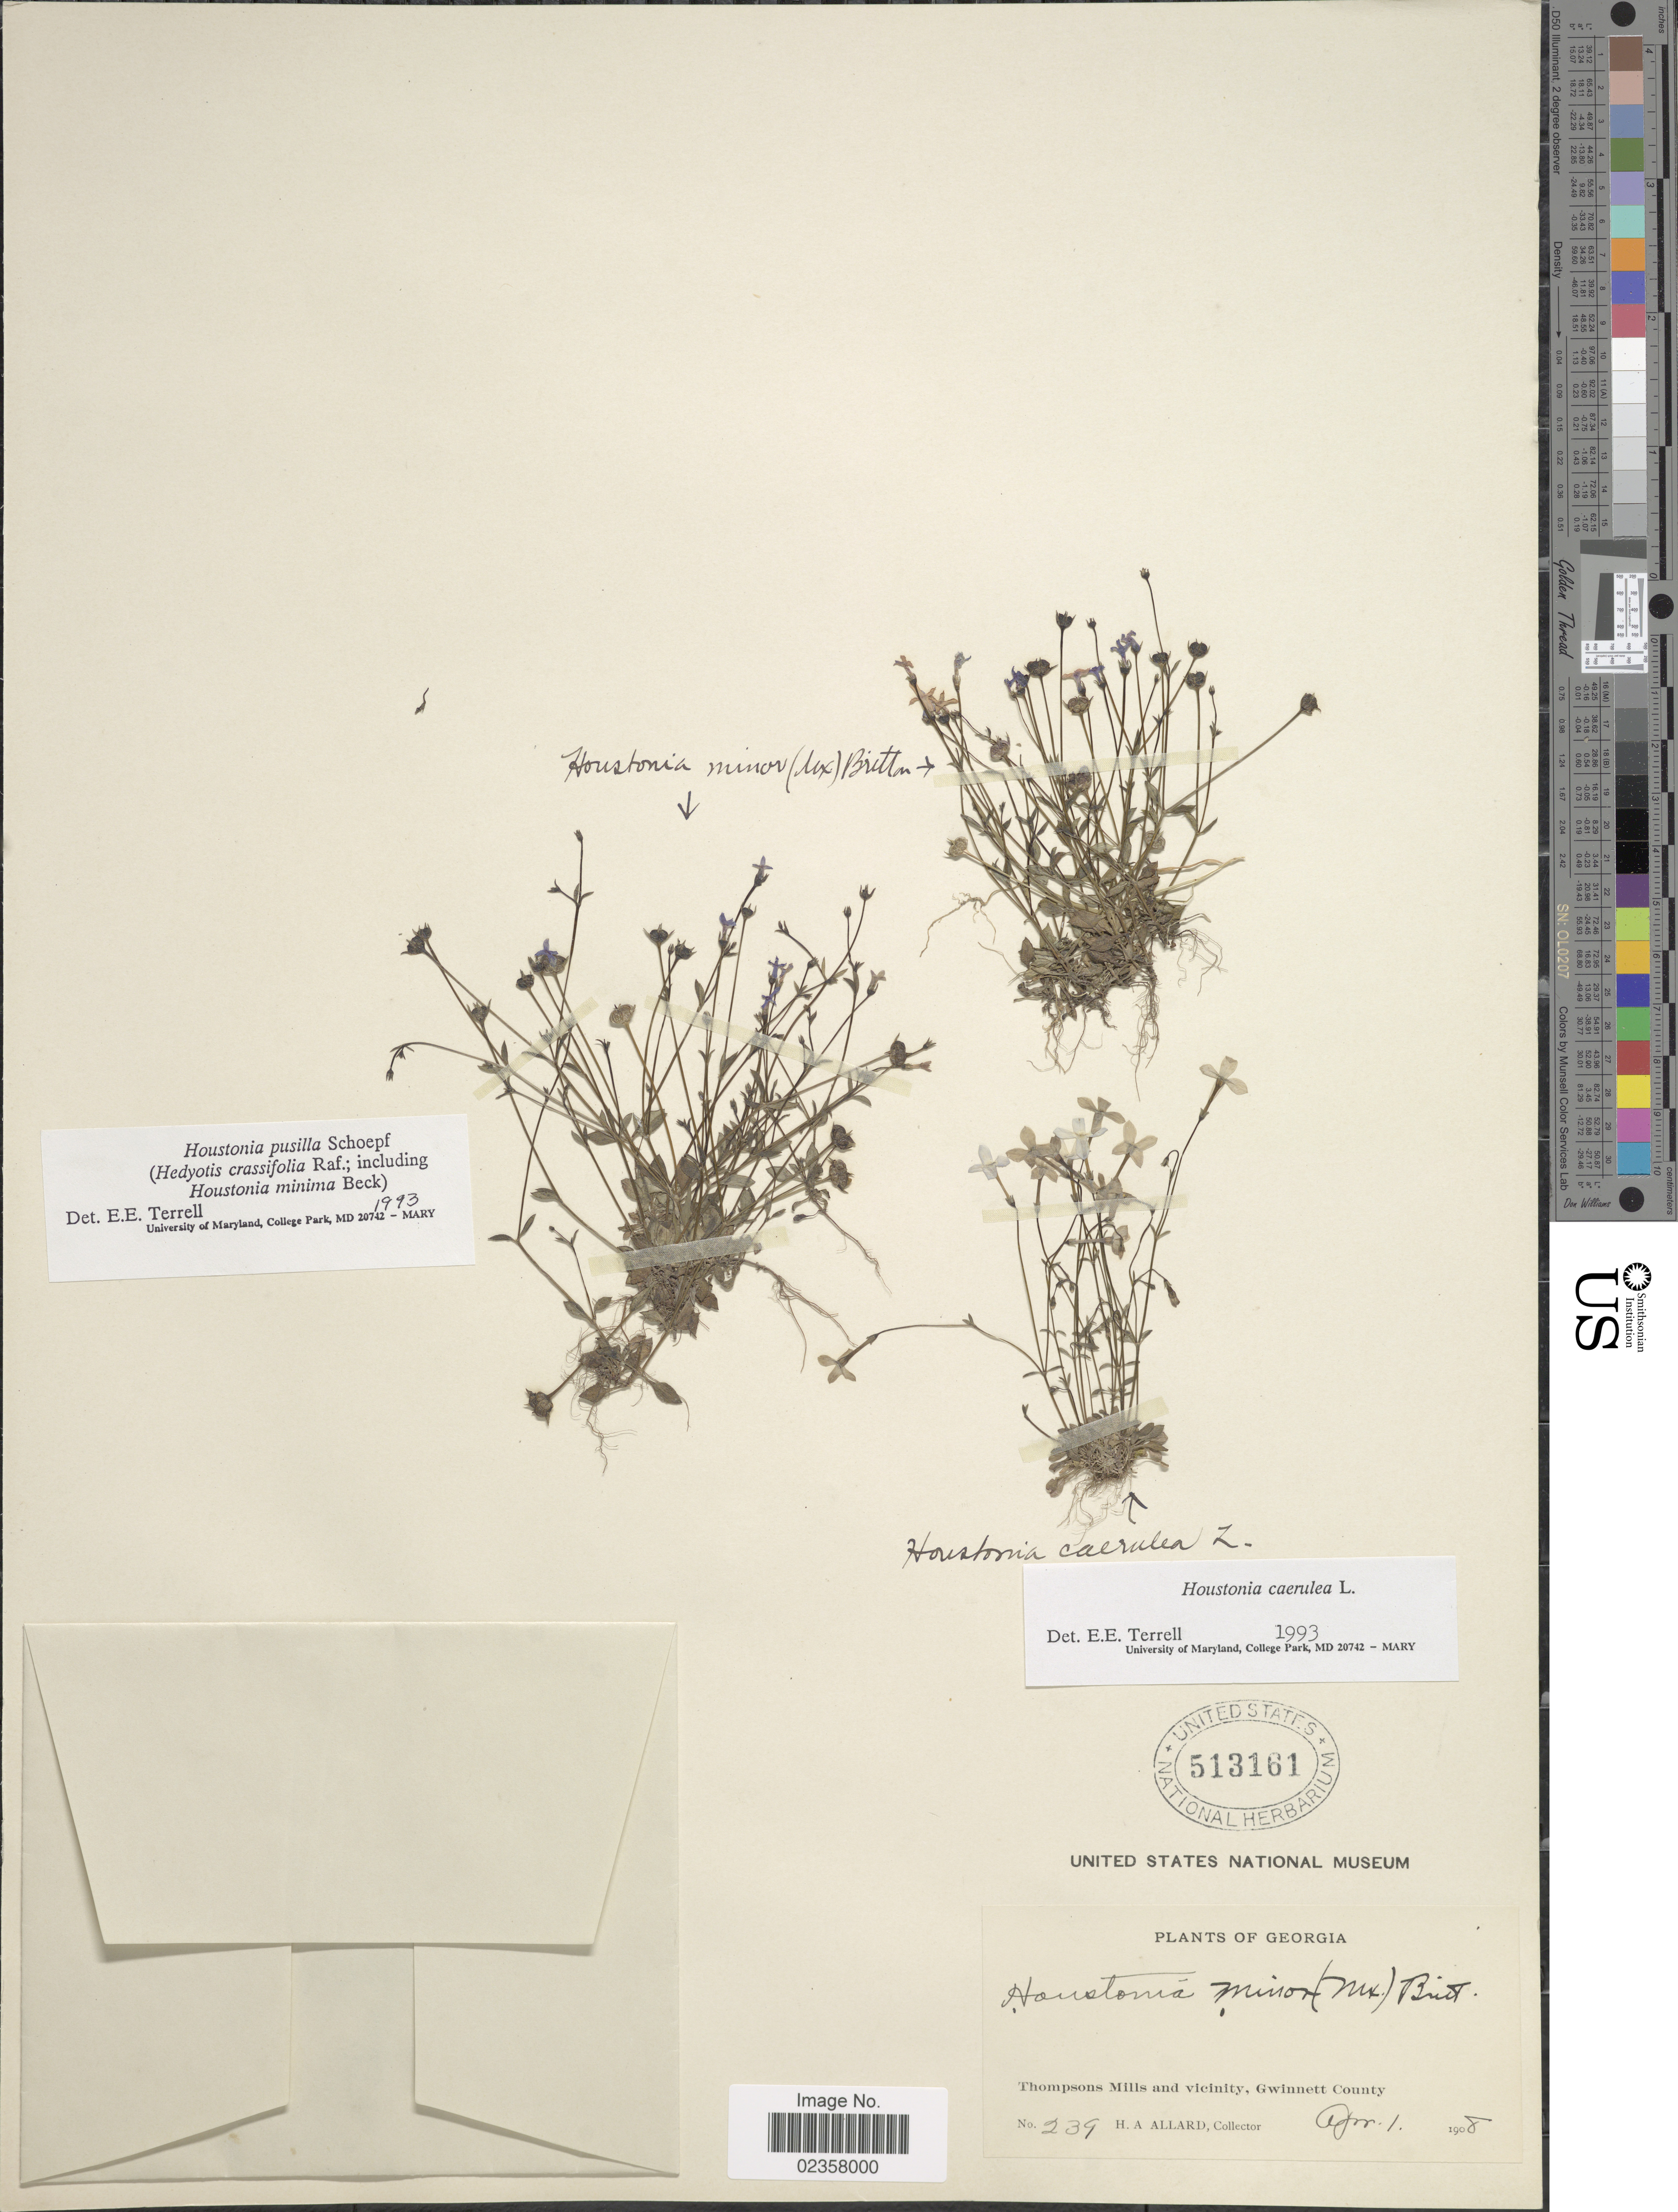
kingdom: Plantae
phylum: Tracheophyta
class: Magnoliopsida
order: Gentianales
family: Rubiaceae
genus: Houstonia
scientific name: Houstonia pusilla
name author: Schoepf.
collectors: H. A. Allard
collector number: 239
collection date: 1908-04-01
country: United States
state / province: Georgia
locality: Georgia. Thompsons Mills and vicinity, Gwinnett county.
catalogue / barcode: US 513161